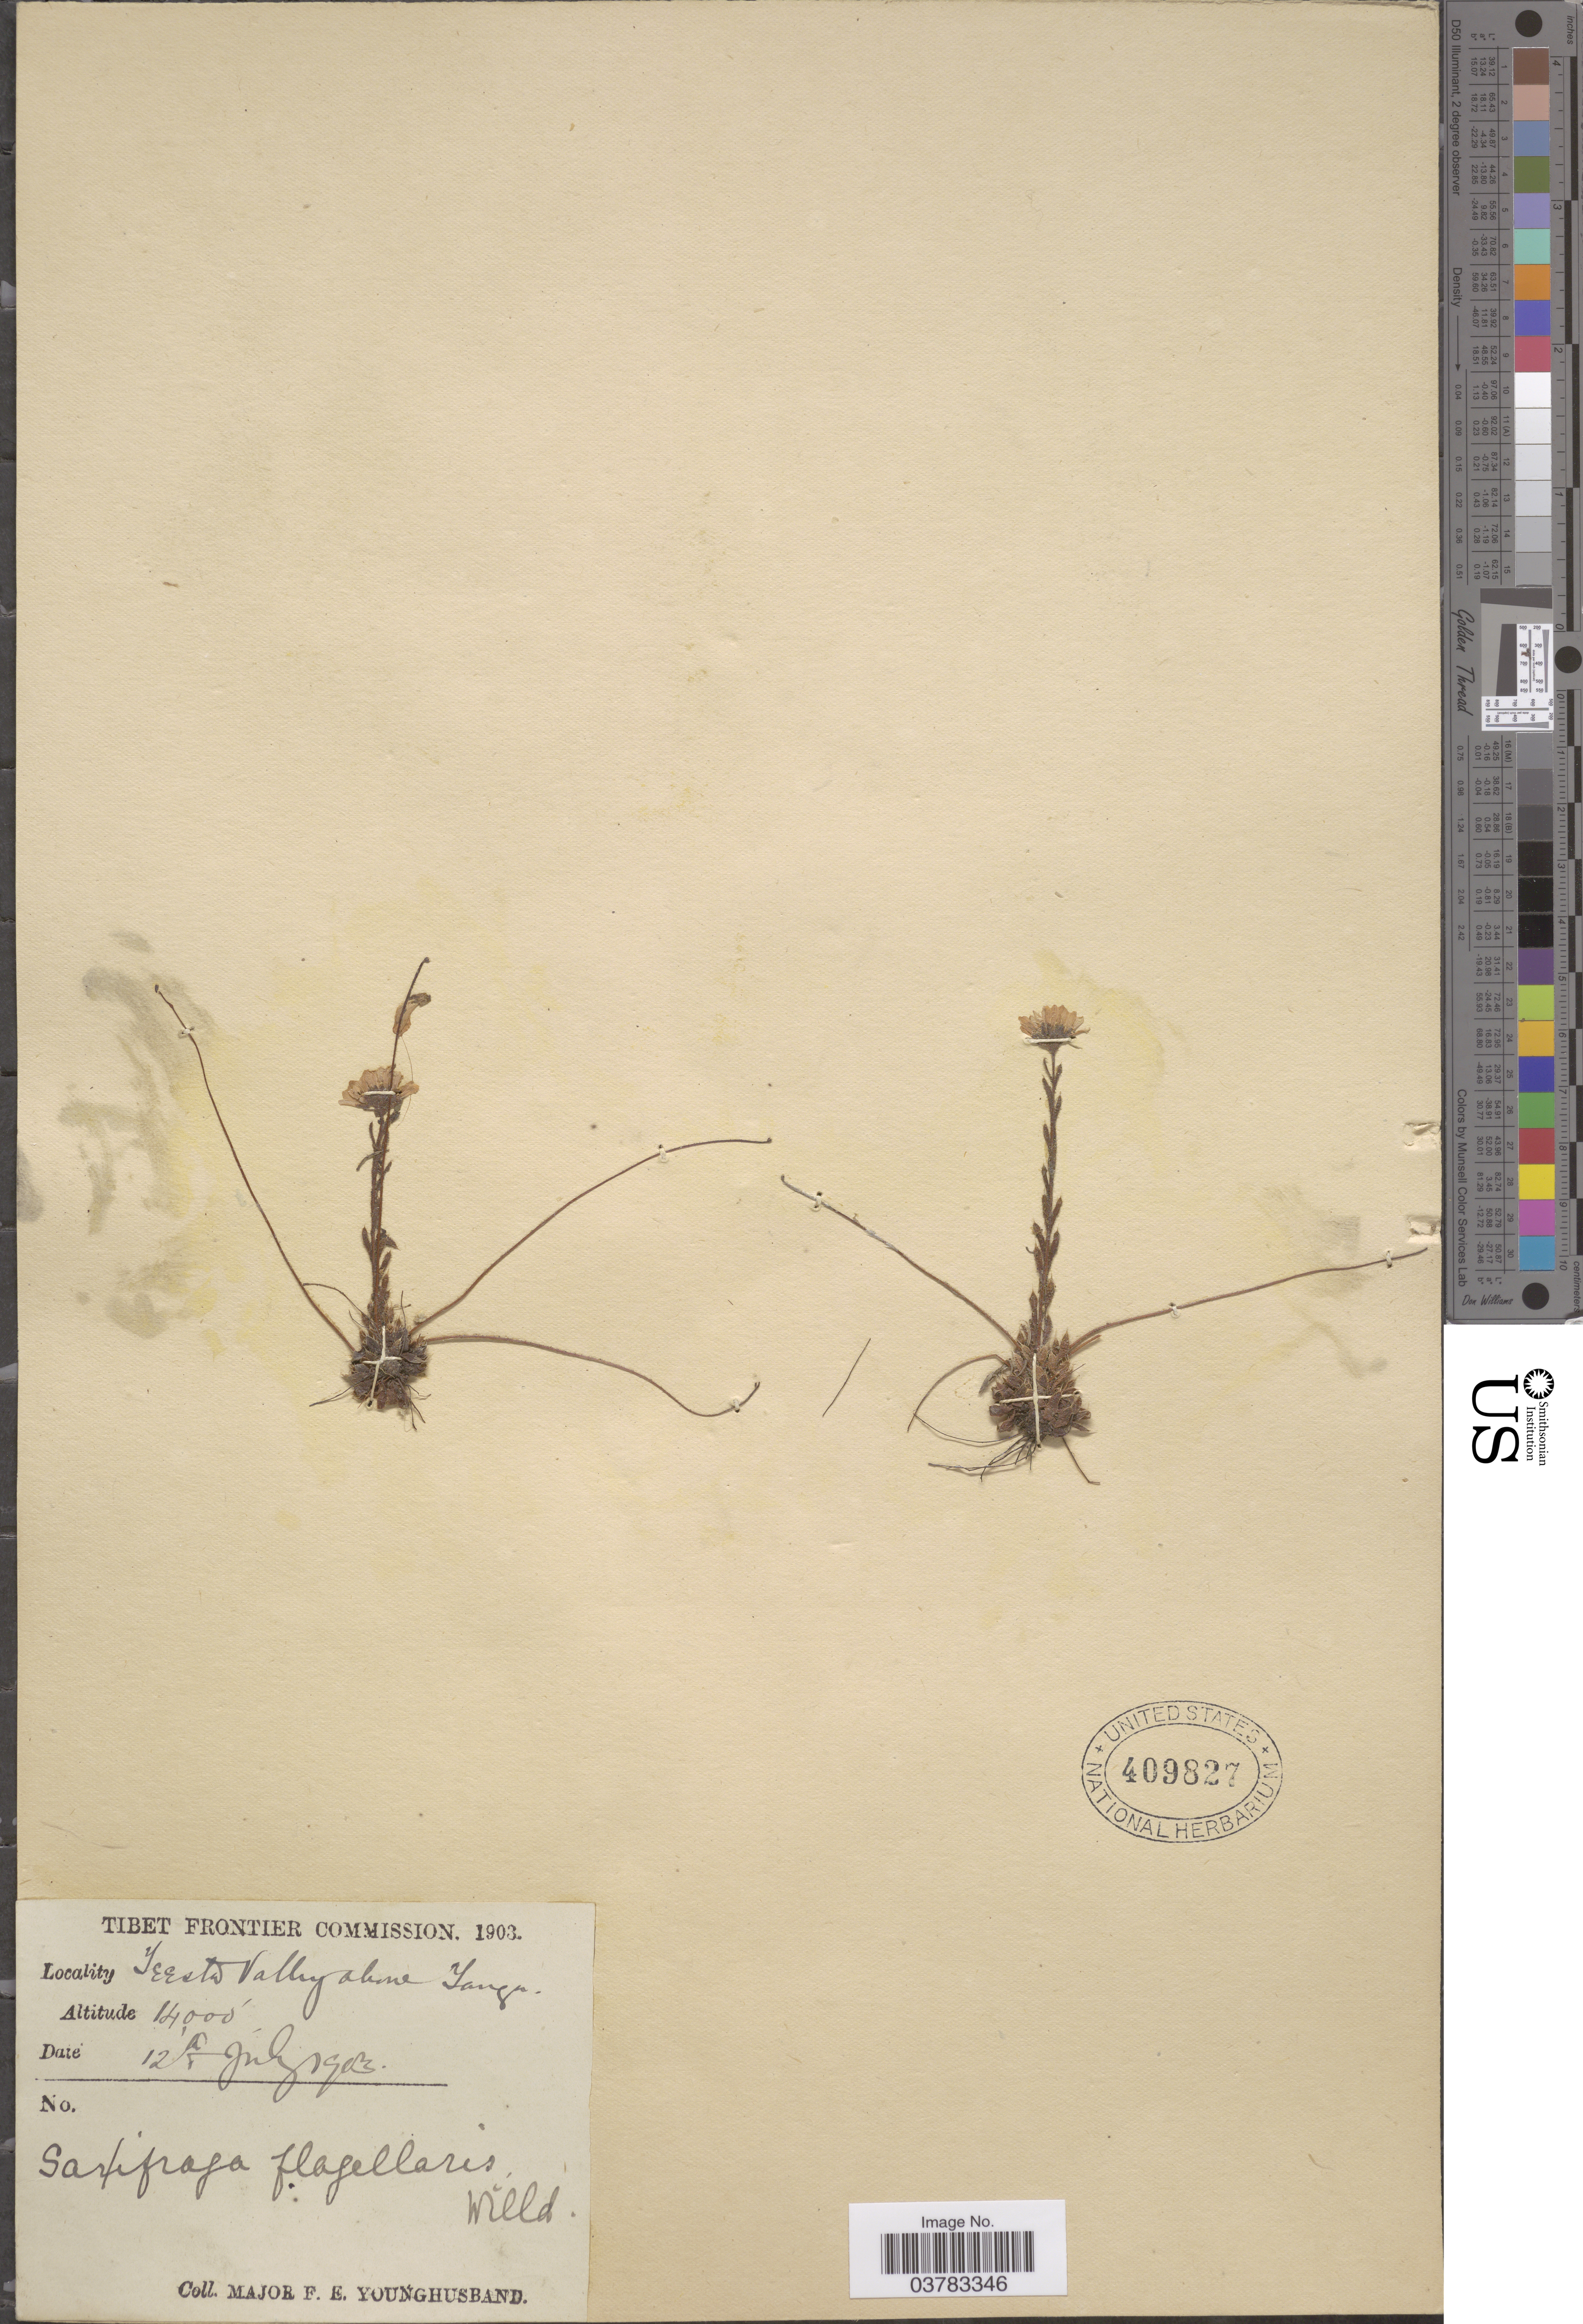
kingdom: Plantae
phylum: Tracheophyta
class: Magnoliopsida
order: Saxifragales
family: Saxifragaceae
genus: Saxifraga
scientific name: Saxifraga flagellaris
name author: Willd. ex Sternb.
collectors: F. Younghusband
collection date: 1903-07-12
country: China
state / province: Xizang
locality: Tibet Frontier. Teesta Valley above Tanga.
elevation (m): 4267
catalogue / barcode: US 409827